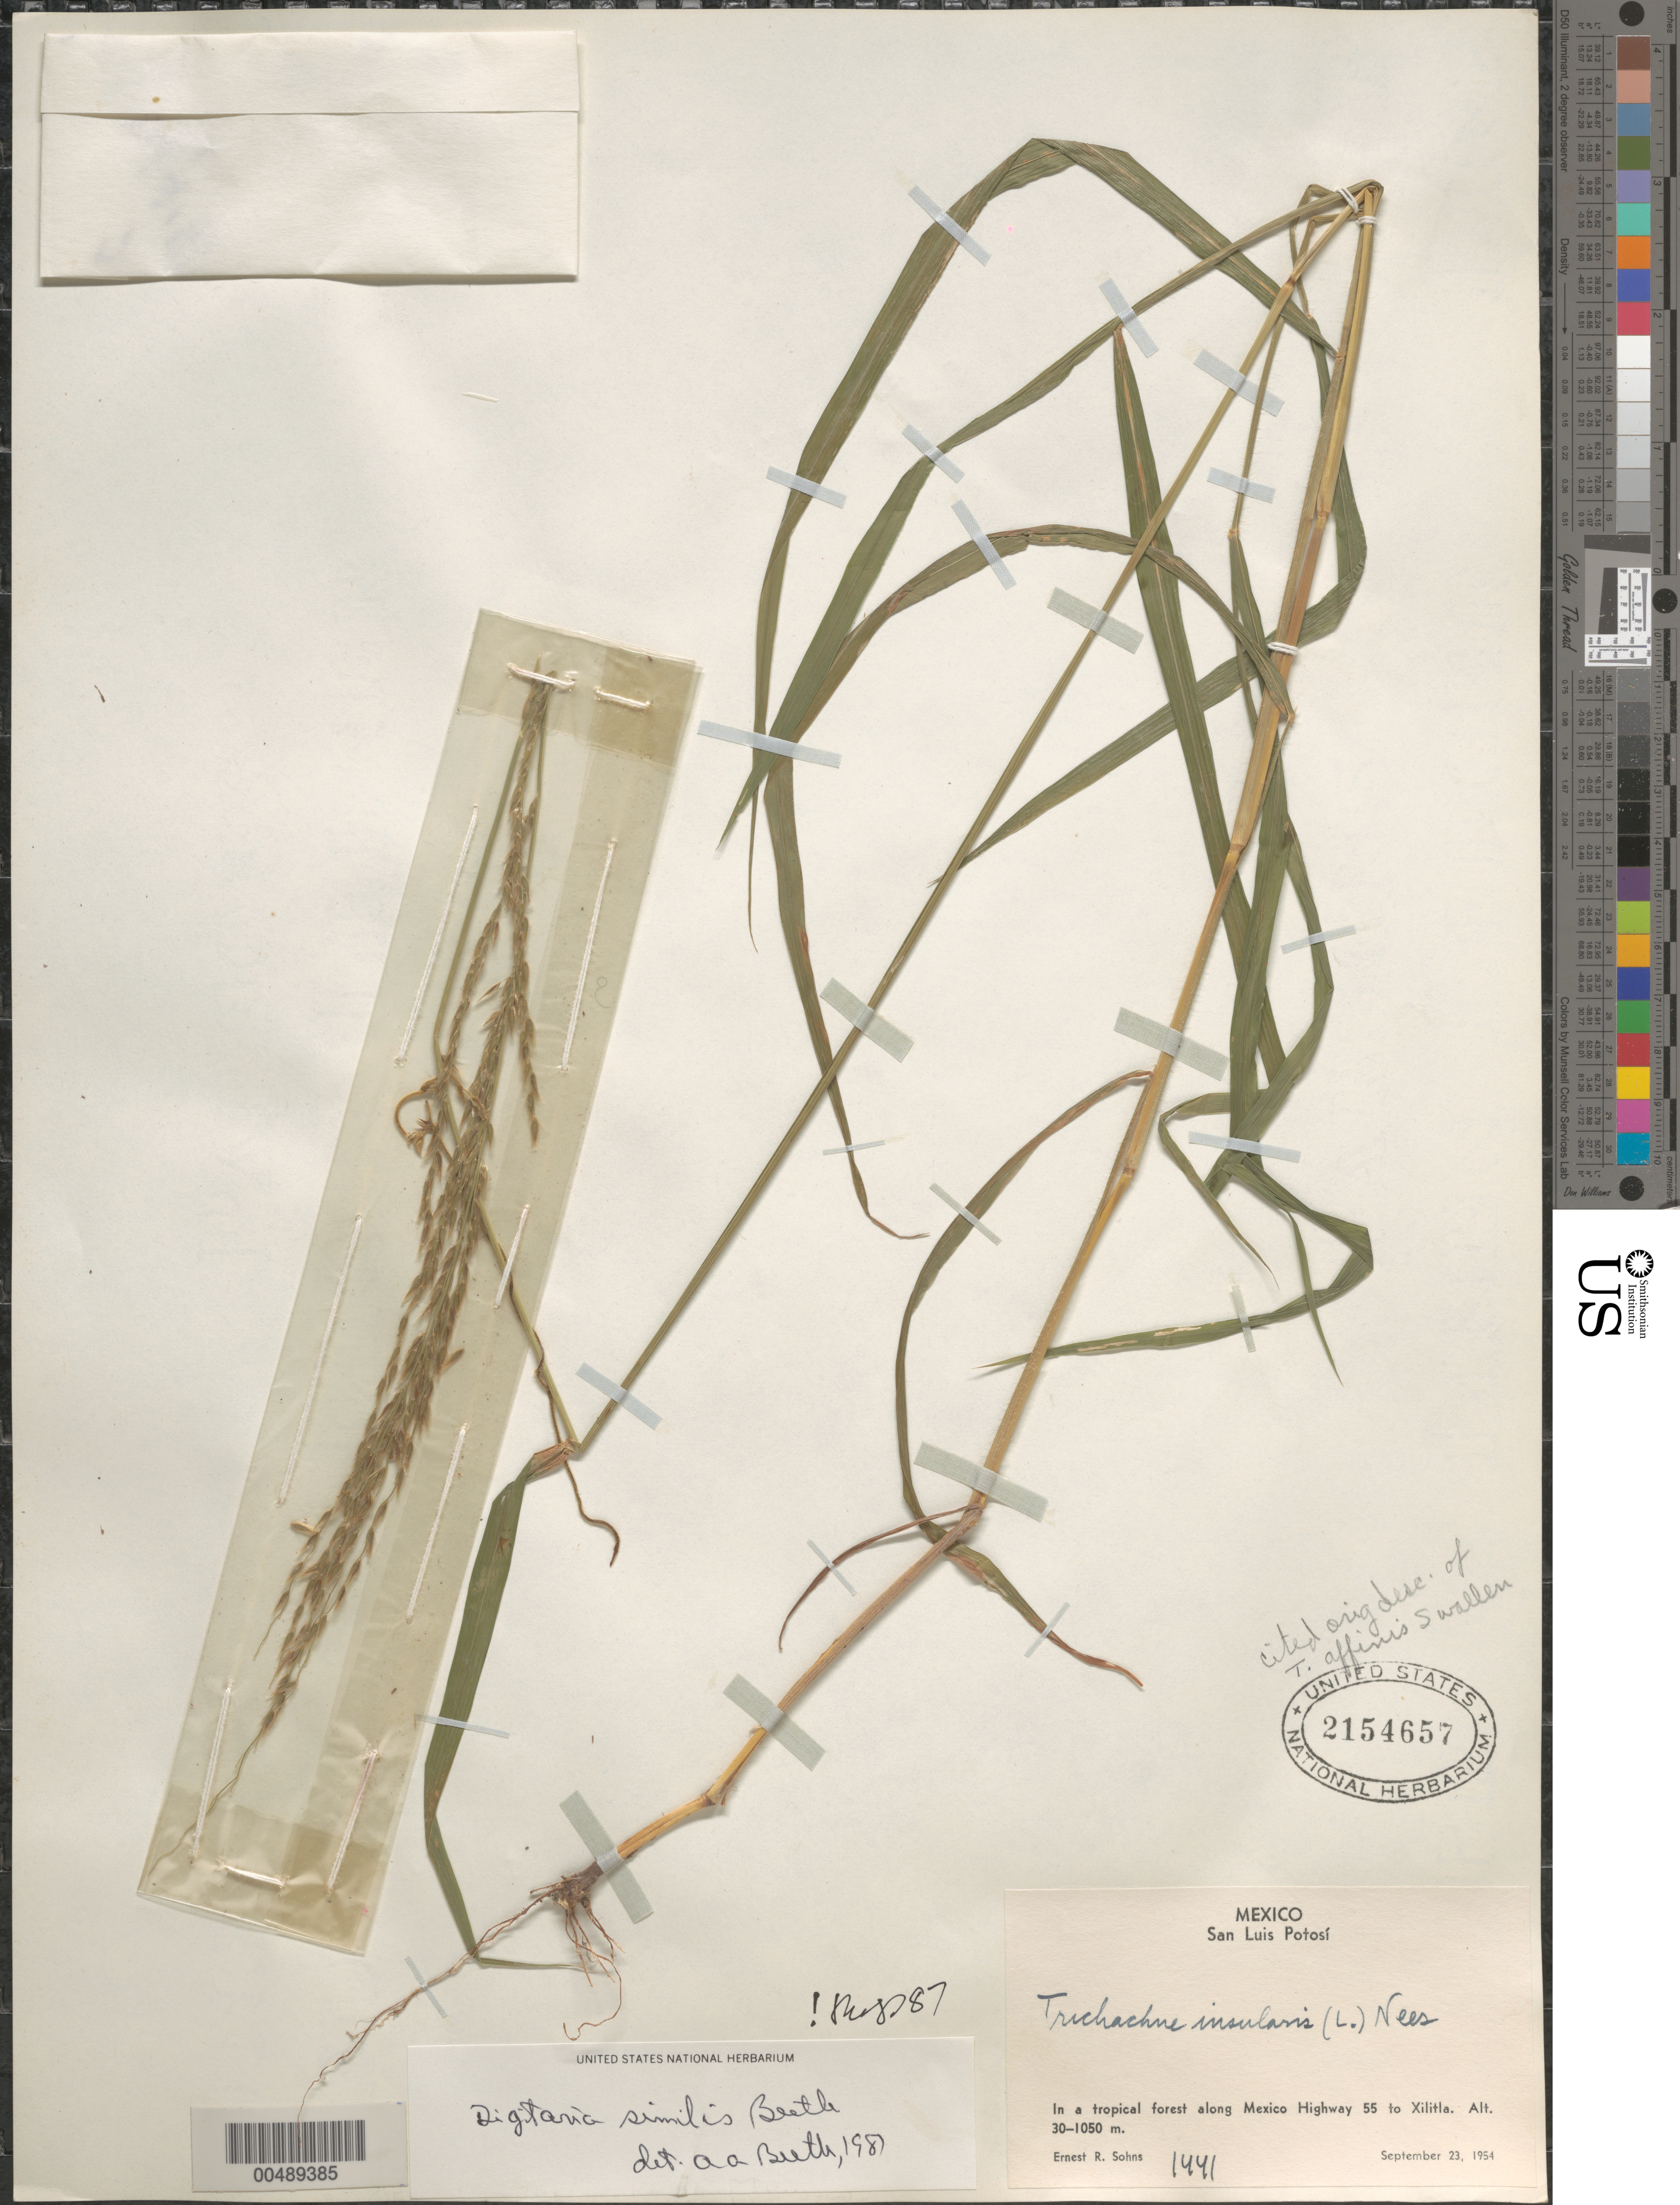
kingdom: Plantae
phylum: Tracheophyta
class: Liliopsida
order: Poales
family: Poaceae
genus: Digitaria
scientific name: Digitaria similis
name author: Beetle ex Gould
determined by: Pohl, R. W.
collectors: E. R. Sohns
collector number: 1441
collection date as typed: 23 Sep 1954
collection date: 1954-09-23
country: Mexico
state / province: San Luis Potosi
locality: Along Mexico Hwy 55 to Xilitla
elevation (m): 30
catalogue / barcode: US 2154657